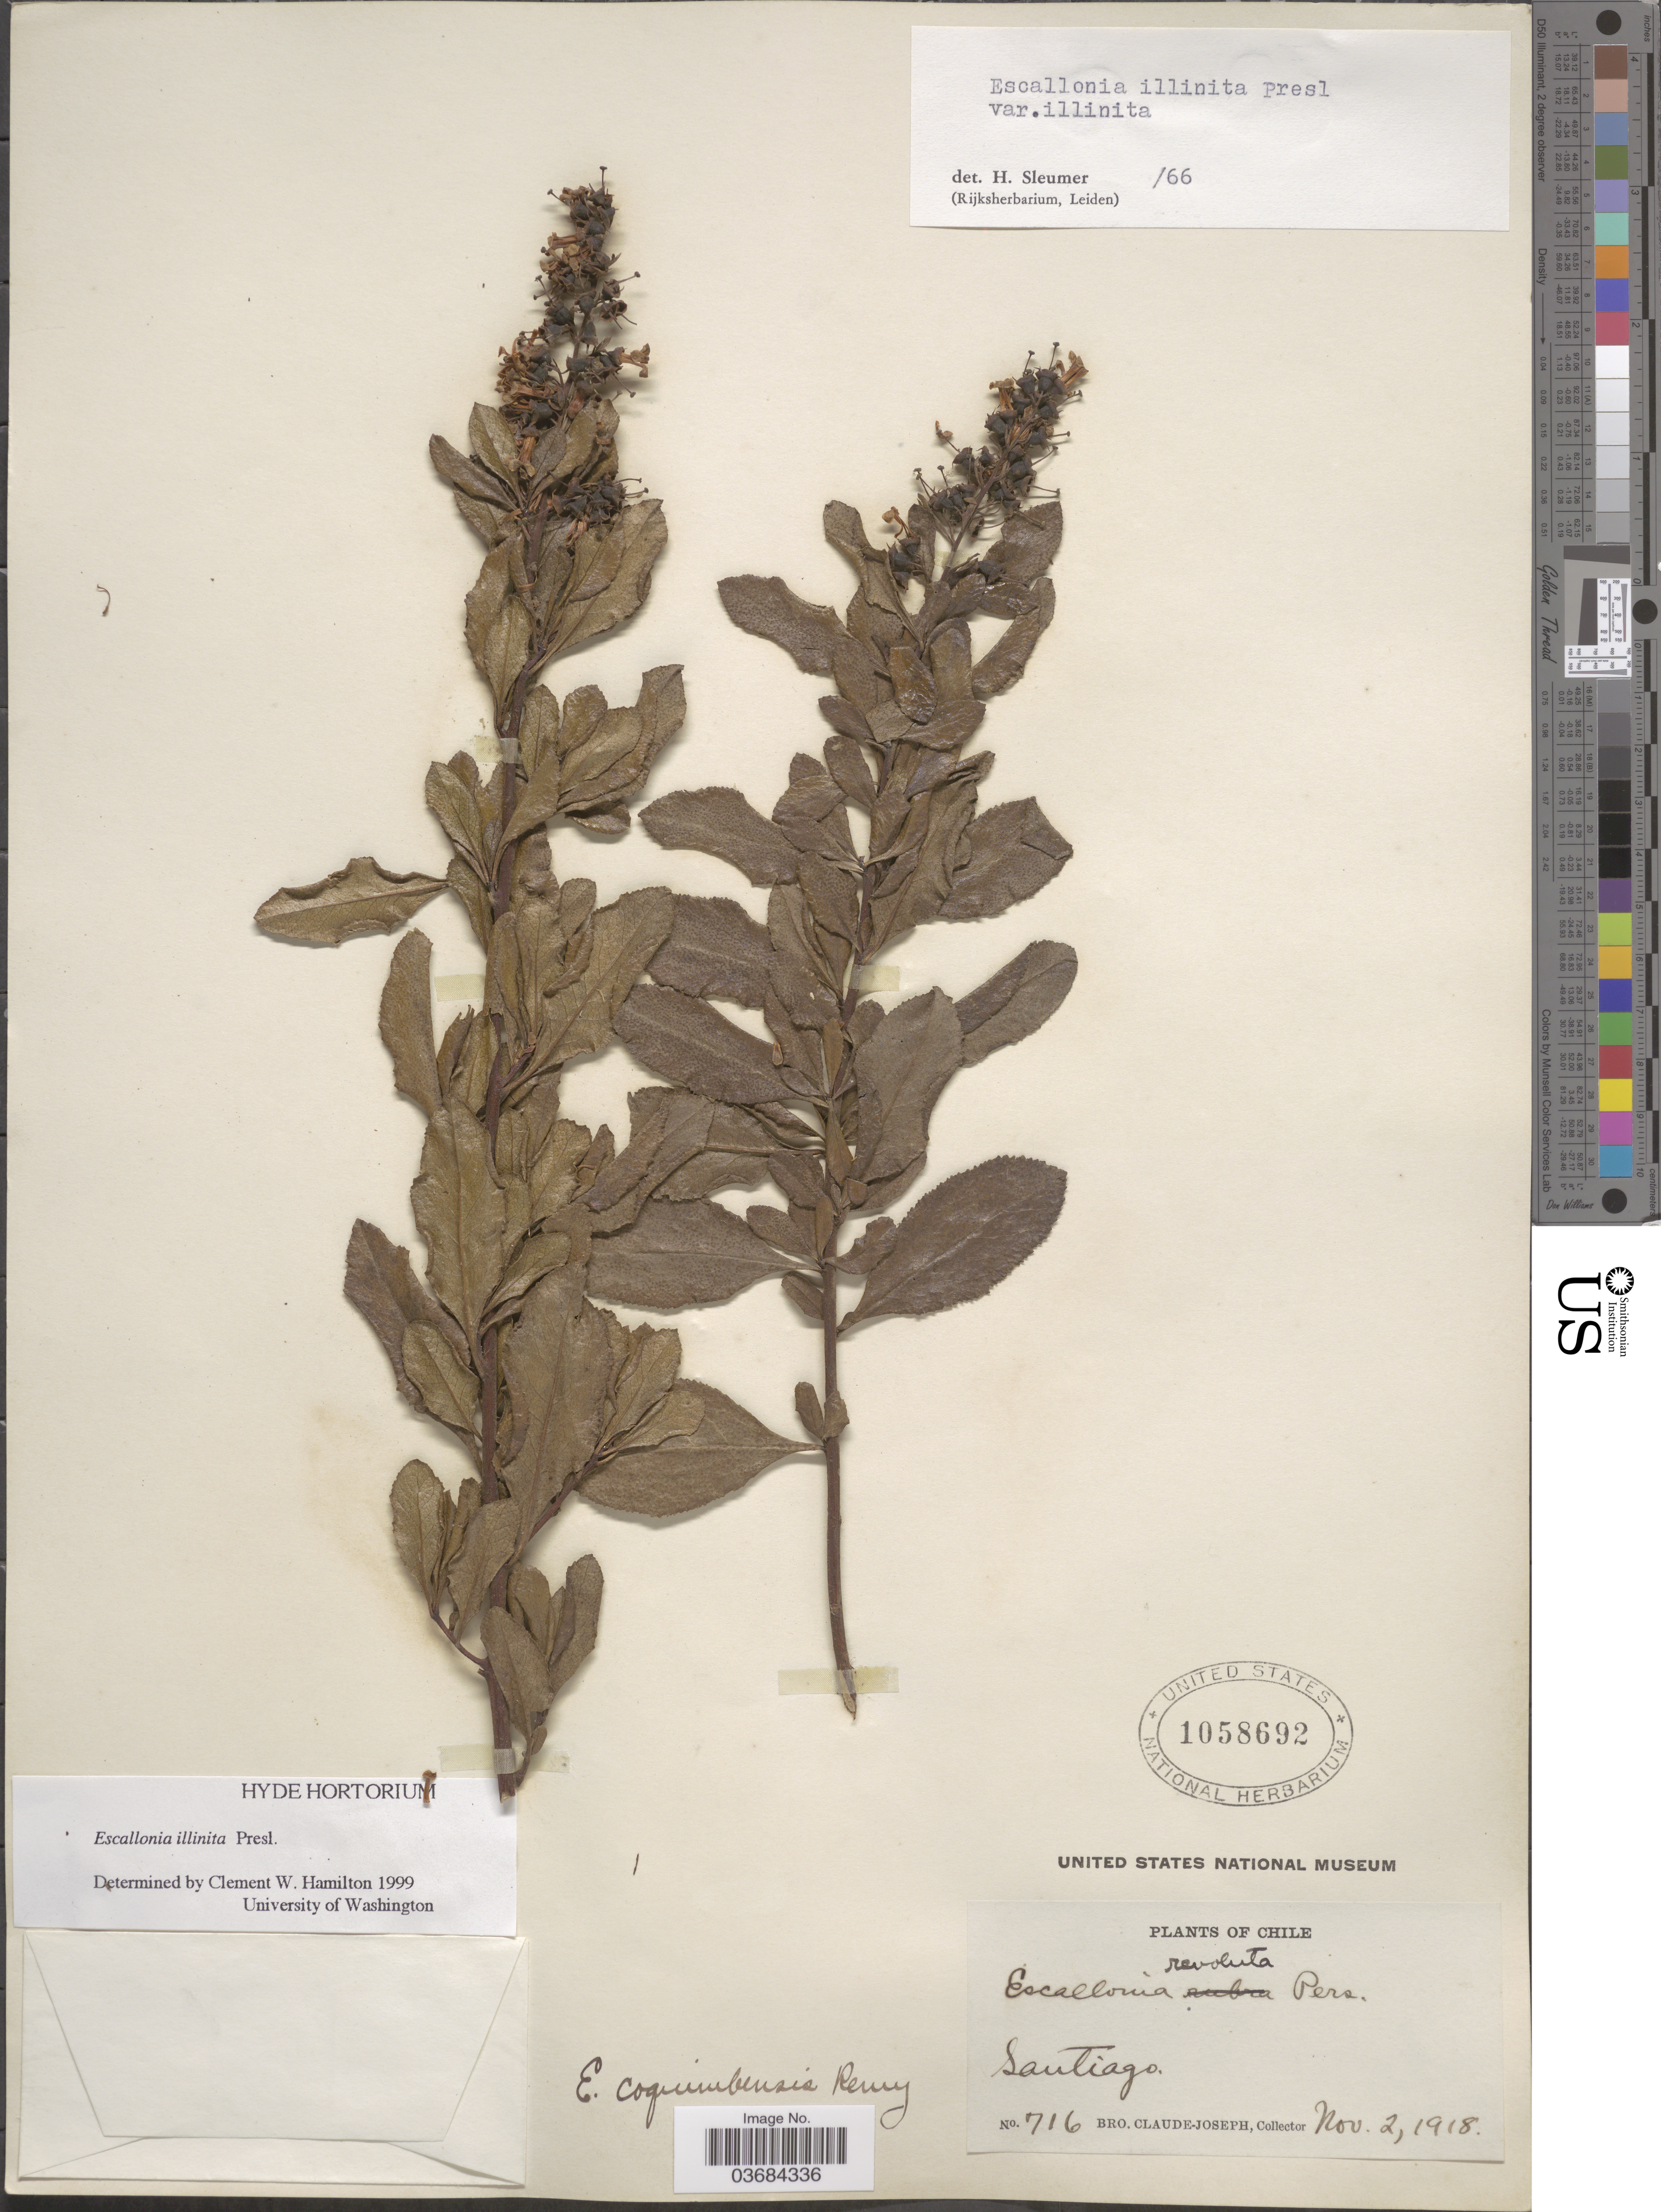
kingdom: Plantae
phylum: Tracheophyta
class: Magnoliopsida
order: Escalloniales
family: Escalloniaceae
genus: Escallonia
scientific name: Escallonia illinita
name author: C. Presl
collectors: Bro. Claude-Joseph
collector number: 716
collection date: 1918-11-02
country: Chile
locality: Santiago.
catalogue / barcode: US 1058692